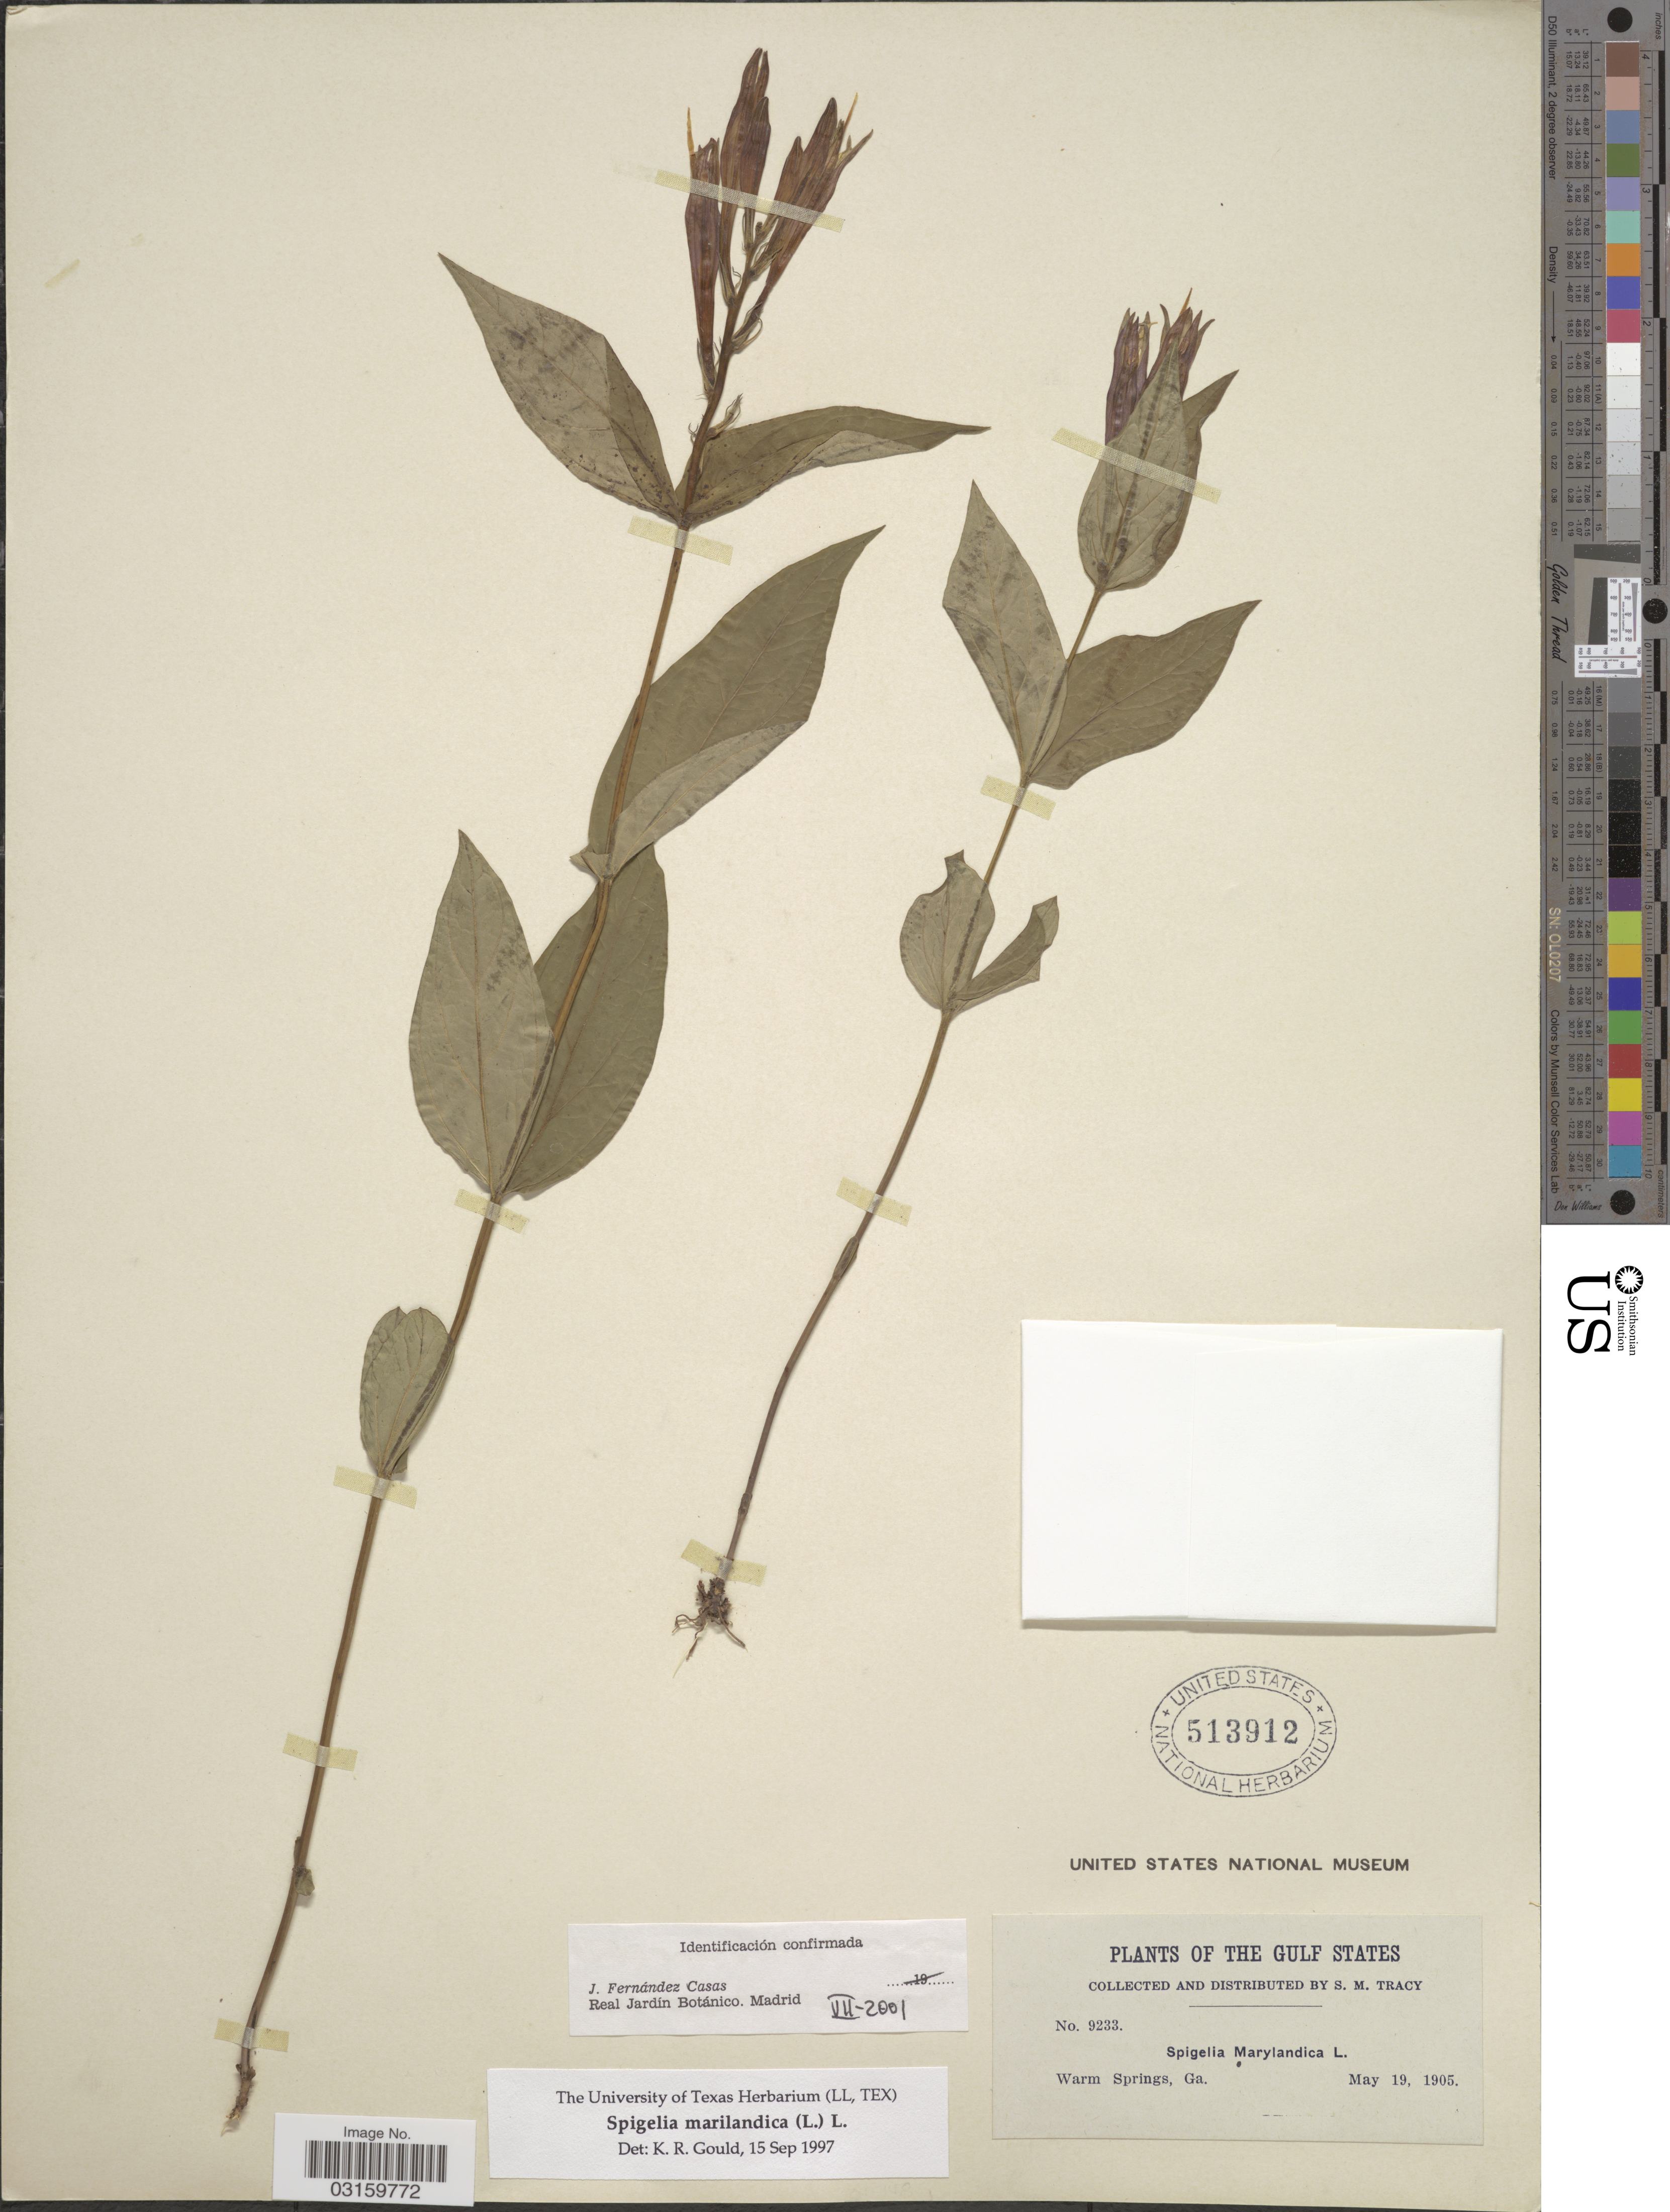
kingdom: Plantae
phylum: Tracheophyta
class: Magnoliopsida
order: Gentianales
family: Loganiaceae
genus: Spigelia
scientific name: Spigelia marilandica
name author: (L.) L.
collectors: S. M. Tracy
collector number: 9233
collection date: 1905-05-19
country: United States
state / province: Georgia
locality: The Gulf States, Warm Springs.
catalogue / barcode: US 513912